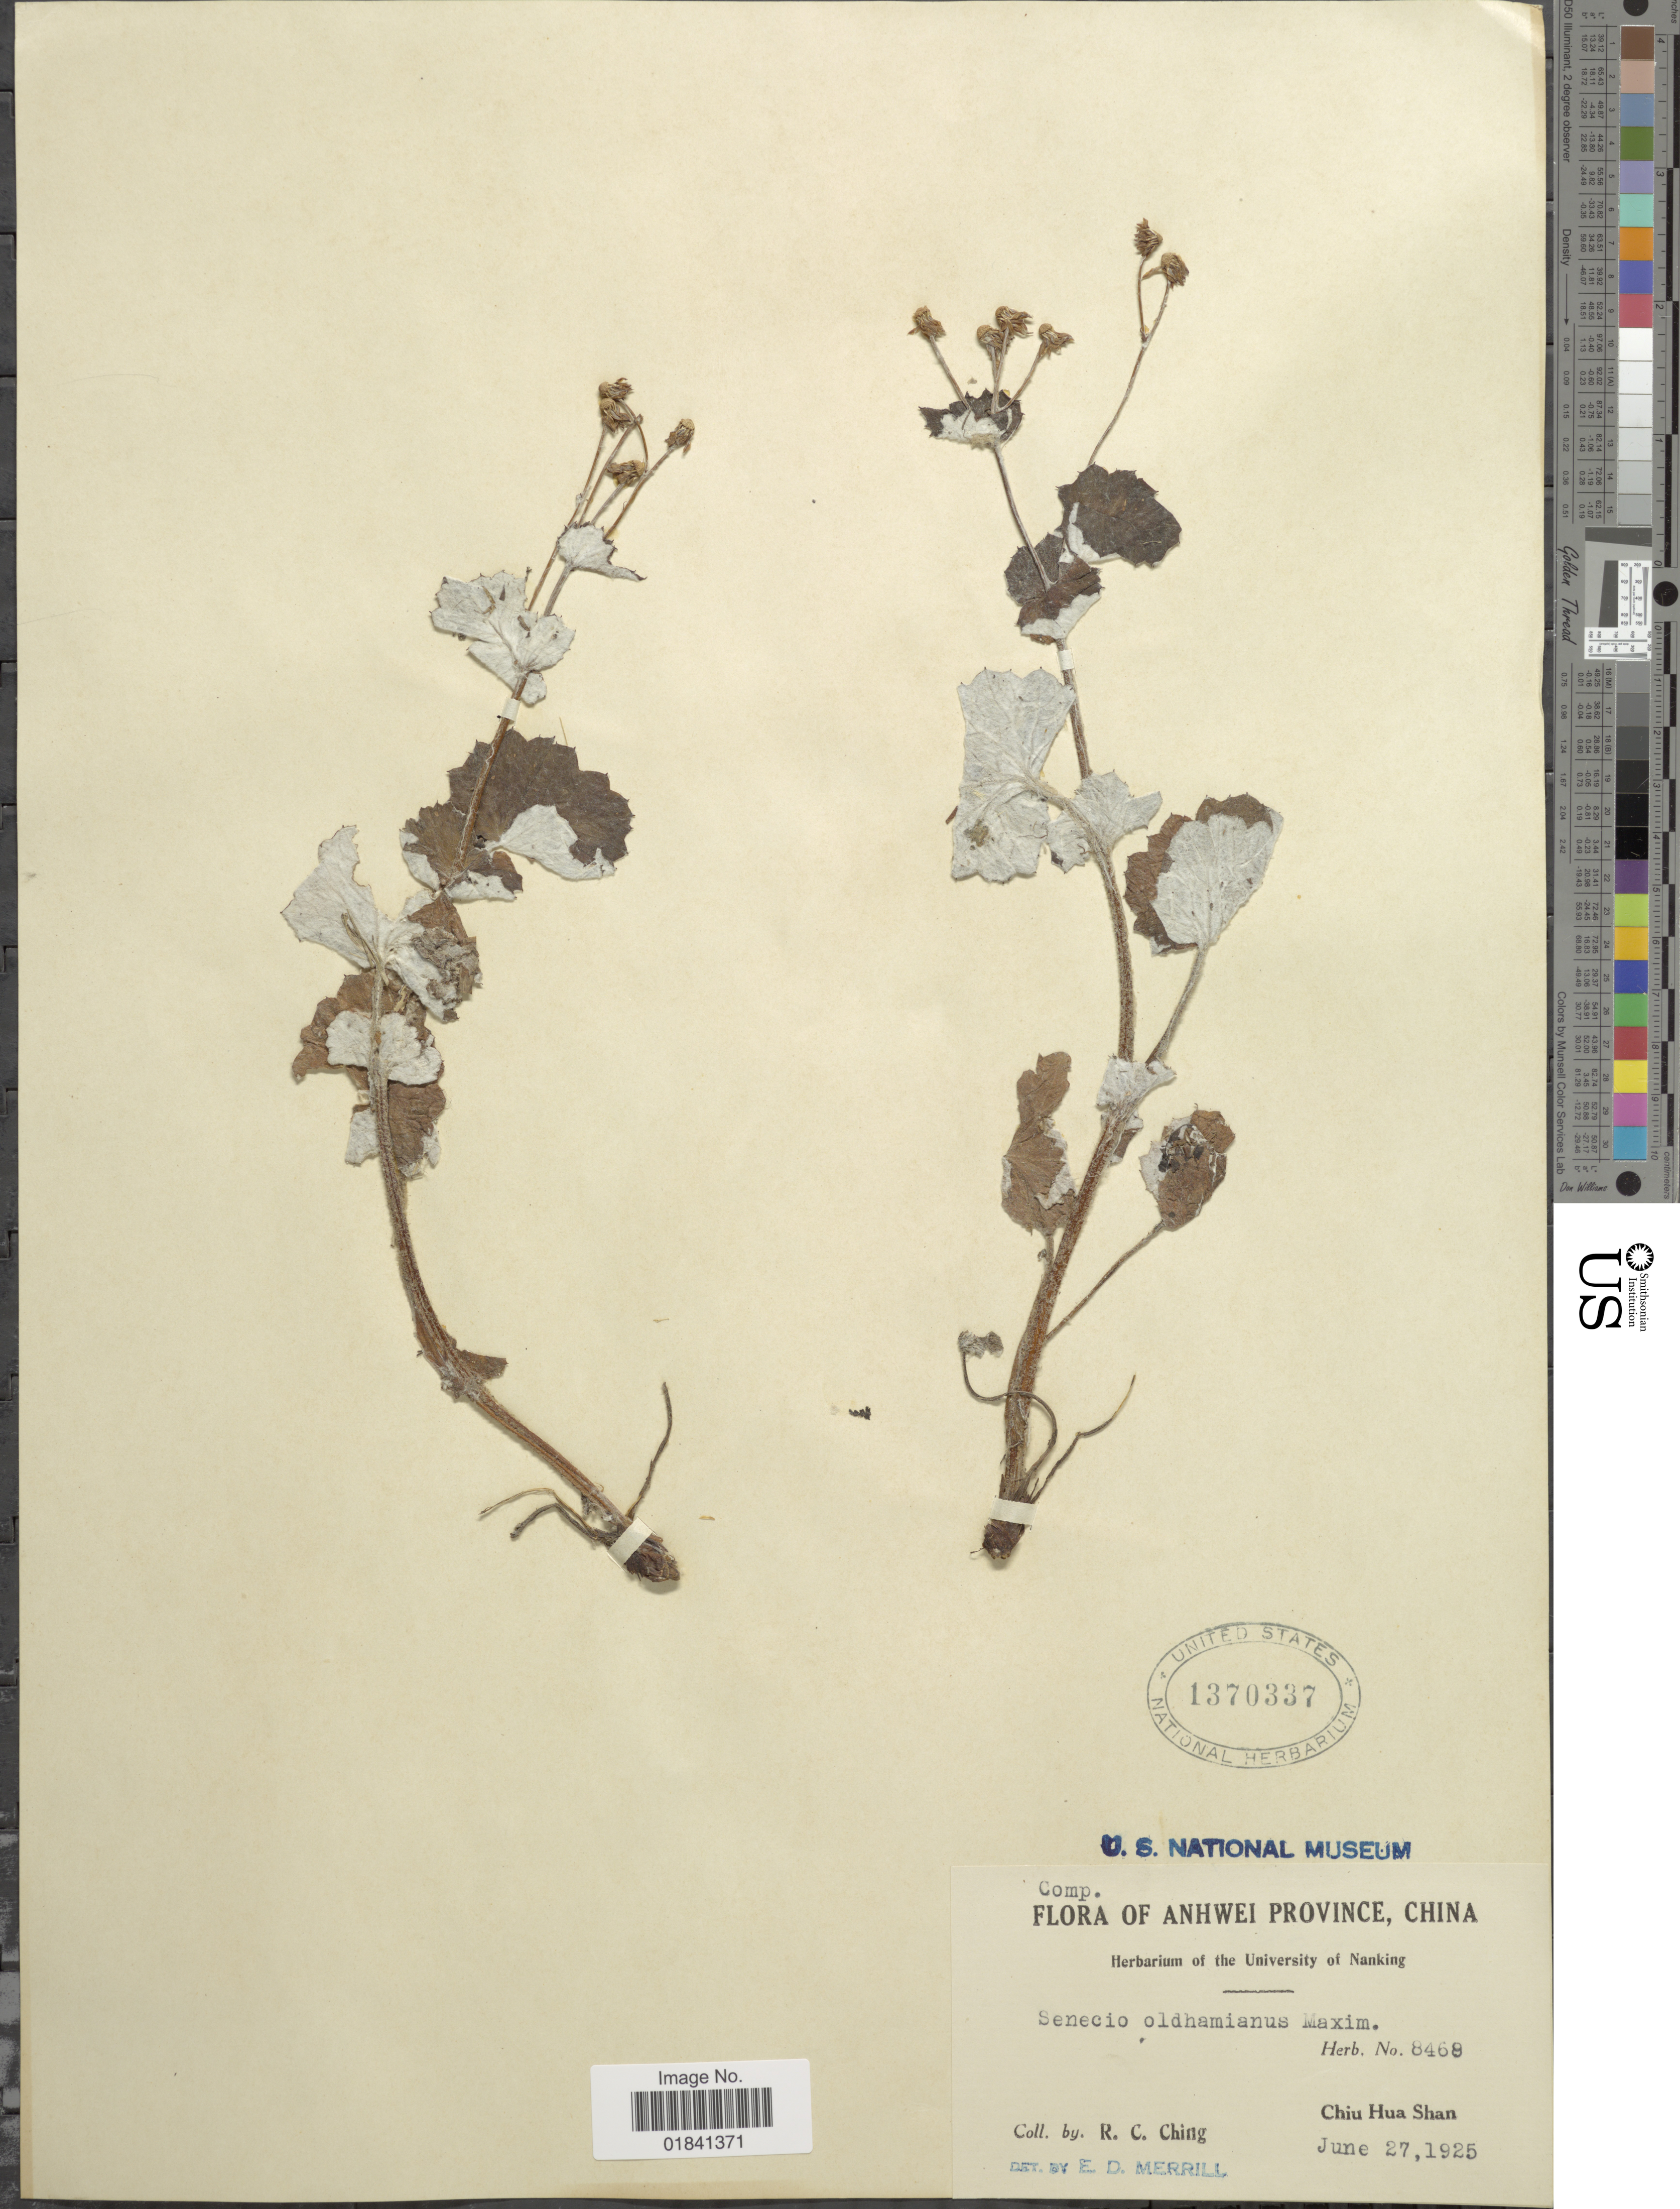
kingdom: Plantae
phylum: Tracheophyta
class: Magnoliopsida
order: Asterales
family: Asteraceae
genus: Senecio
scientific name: Senecio oldhamianus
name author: Maximowicz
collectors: R. C. Ching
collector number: Herb. 8469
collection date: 1925-07-27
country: China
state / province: Anhui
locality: Anhwei, Chiu Hua Shan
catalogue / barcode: US 1370337